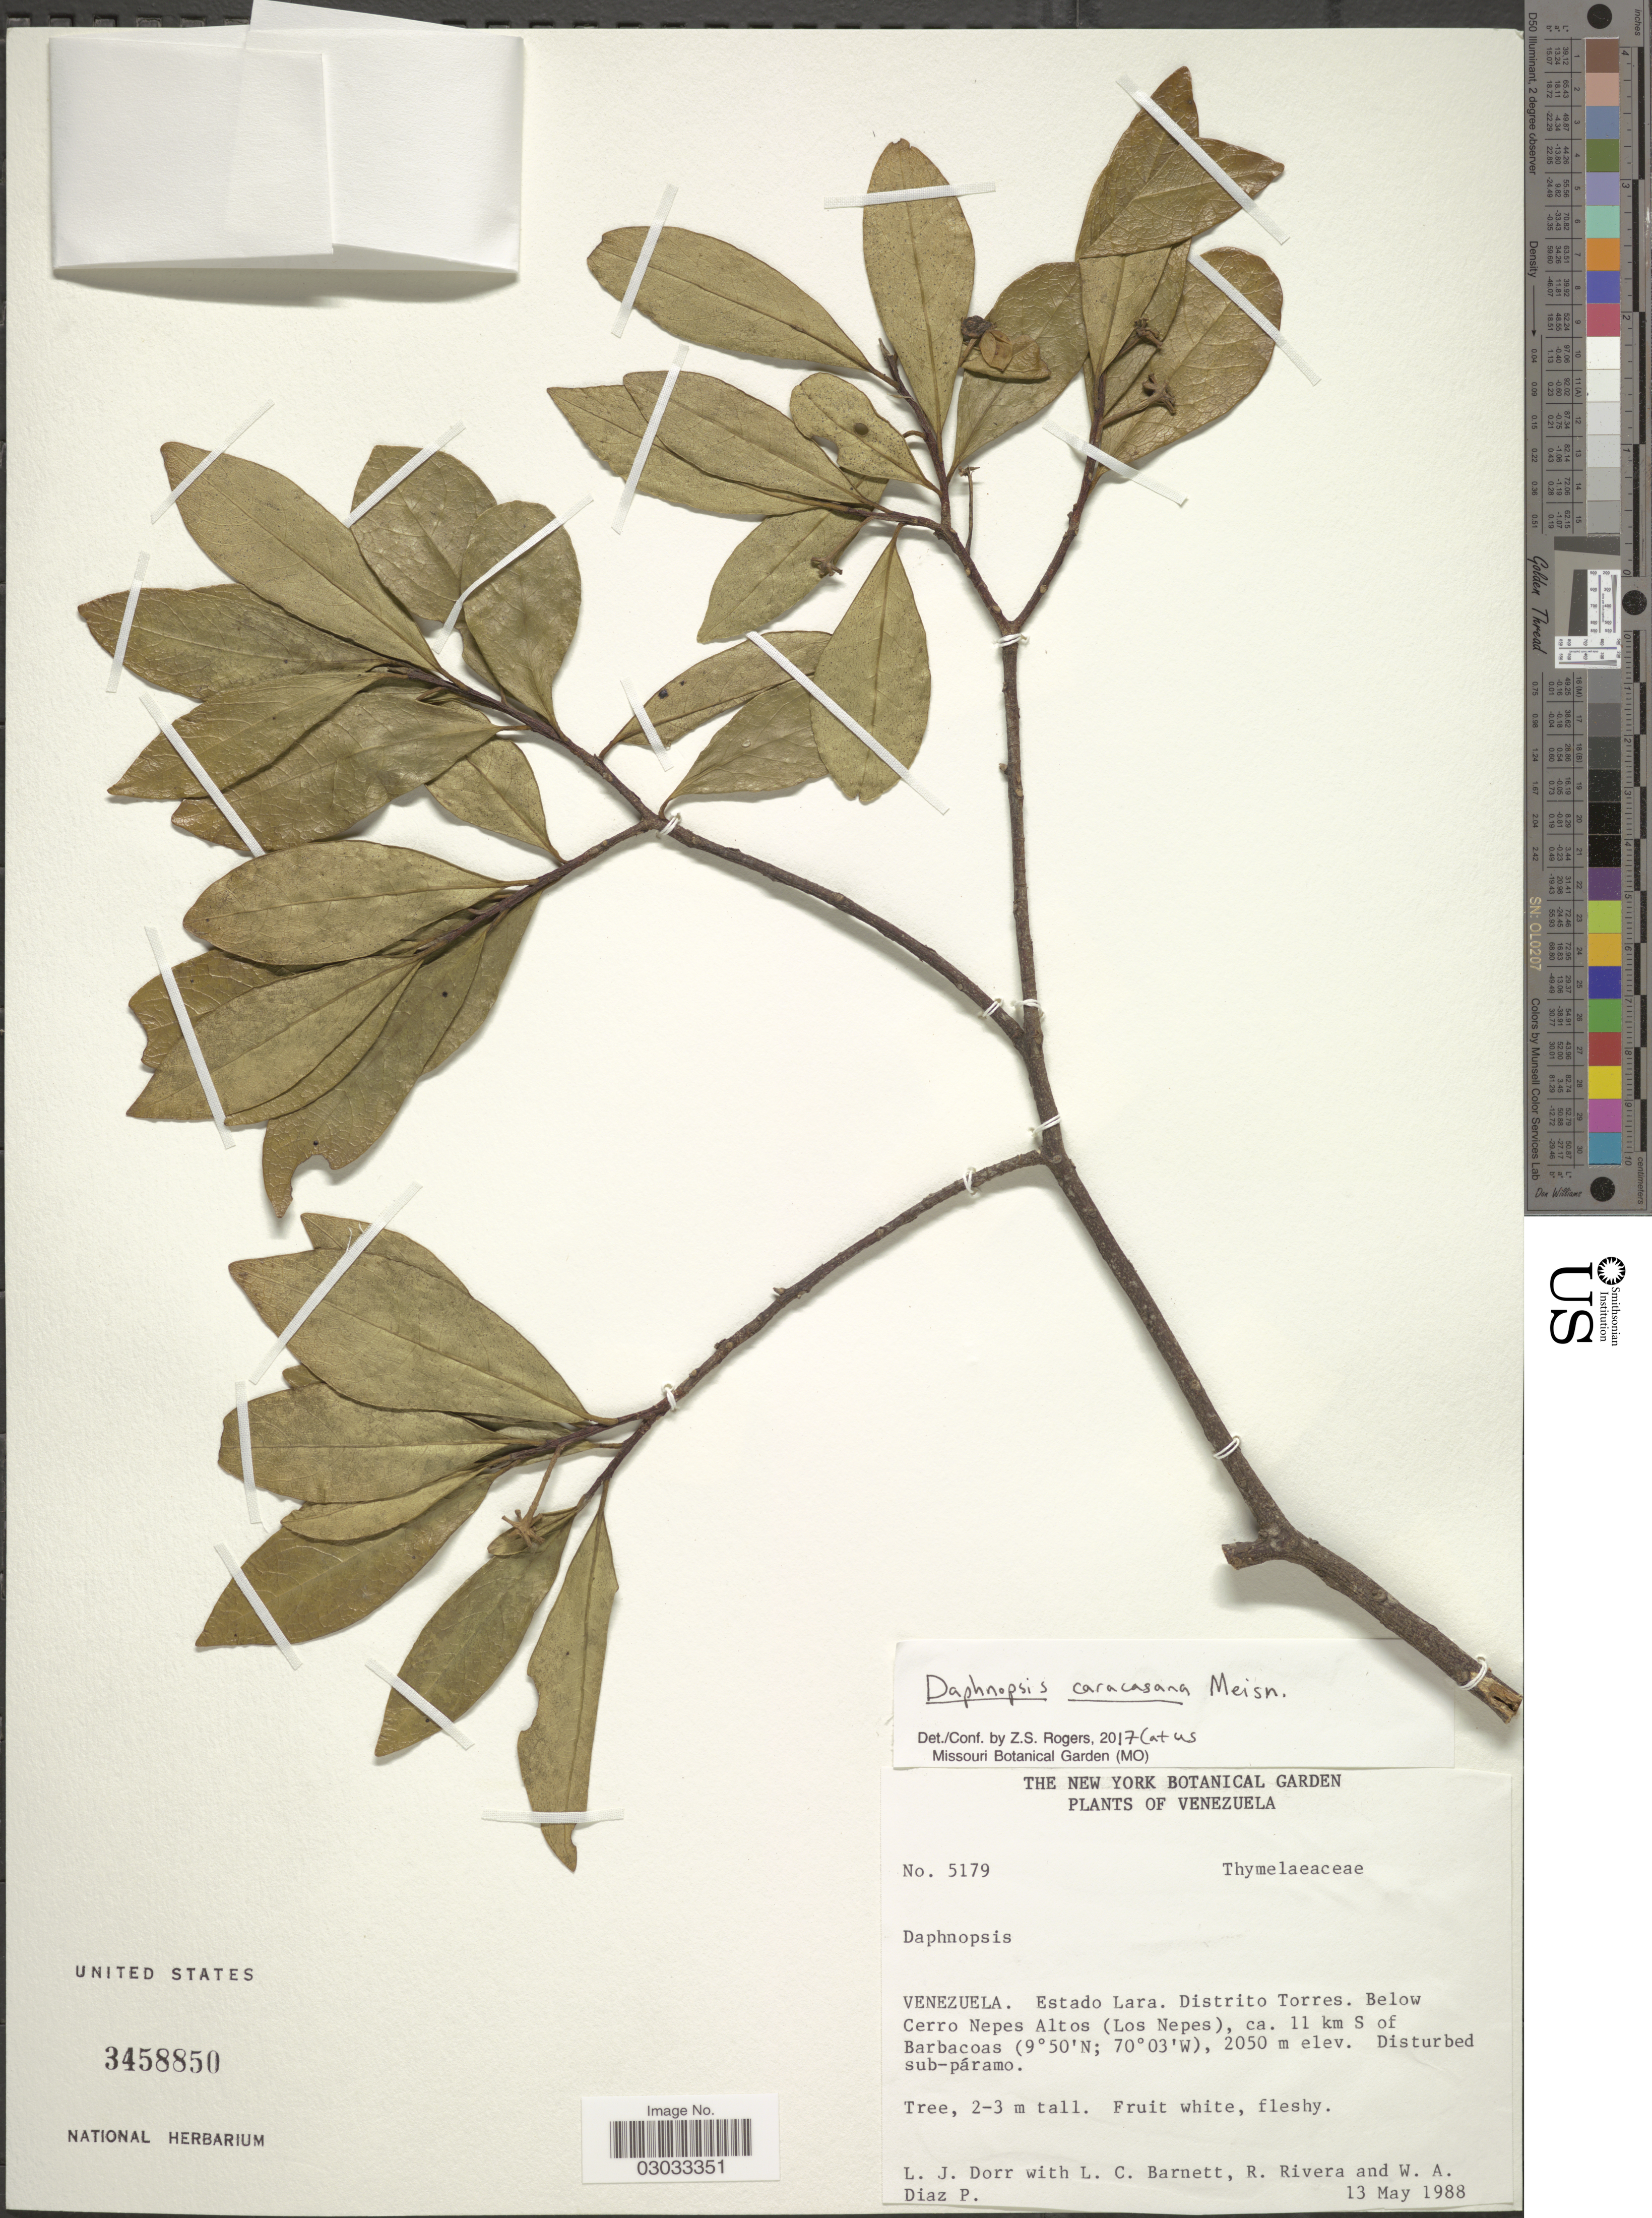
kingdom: Plantae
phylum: Tracheophyta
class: Magnoliopsida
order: Malvales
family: Thymelaeaceae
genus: Daphnopsis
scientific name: Daphnopsis caracasana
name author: Meisn.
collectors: L. J. Dorr, L. C. Barnett, R. Rivera & W. Díaz P.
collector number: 5179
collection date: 1988-05-13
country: Venezuela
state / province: Lara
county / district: Torres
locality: Below Cerro Nepes Altos (Los Nepes), ca. 11 km S of Barbacoas.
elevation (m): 2050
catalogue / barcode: US 3458850